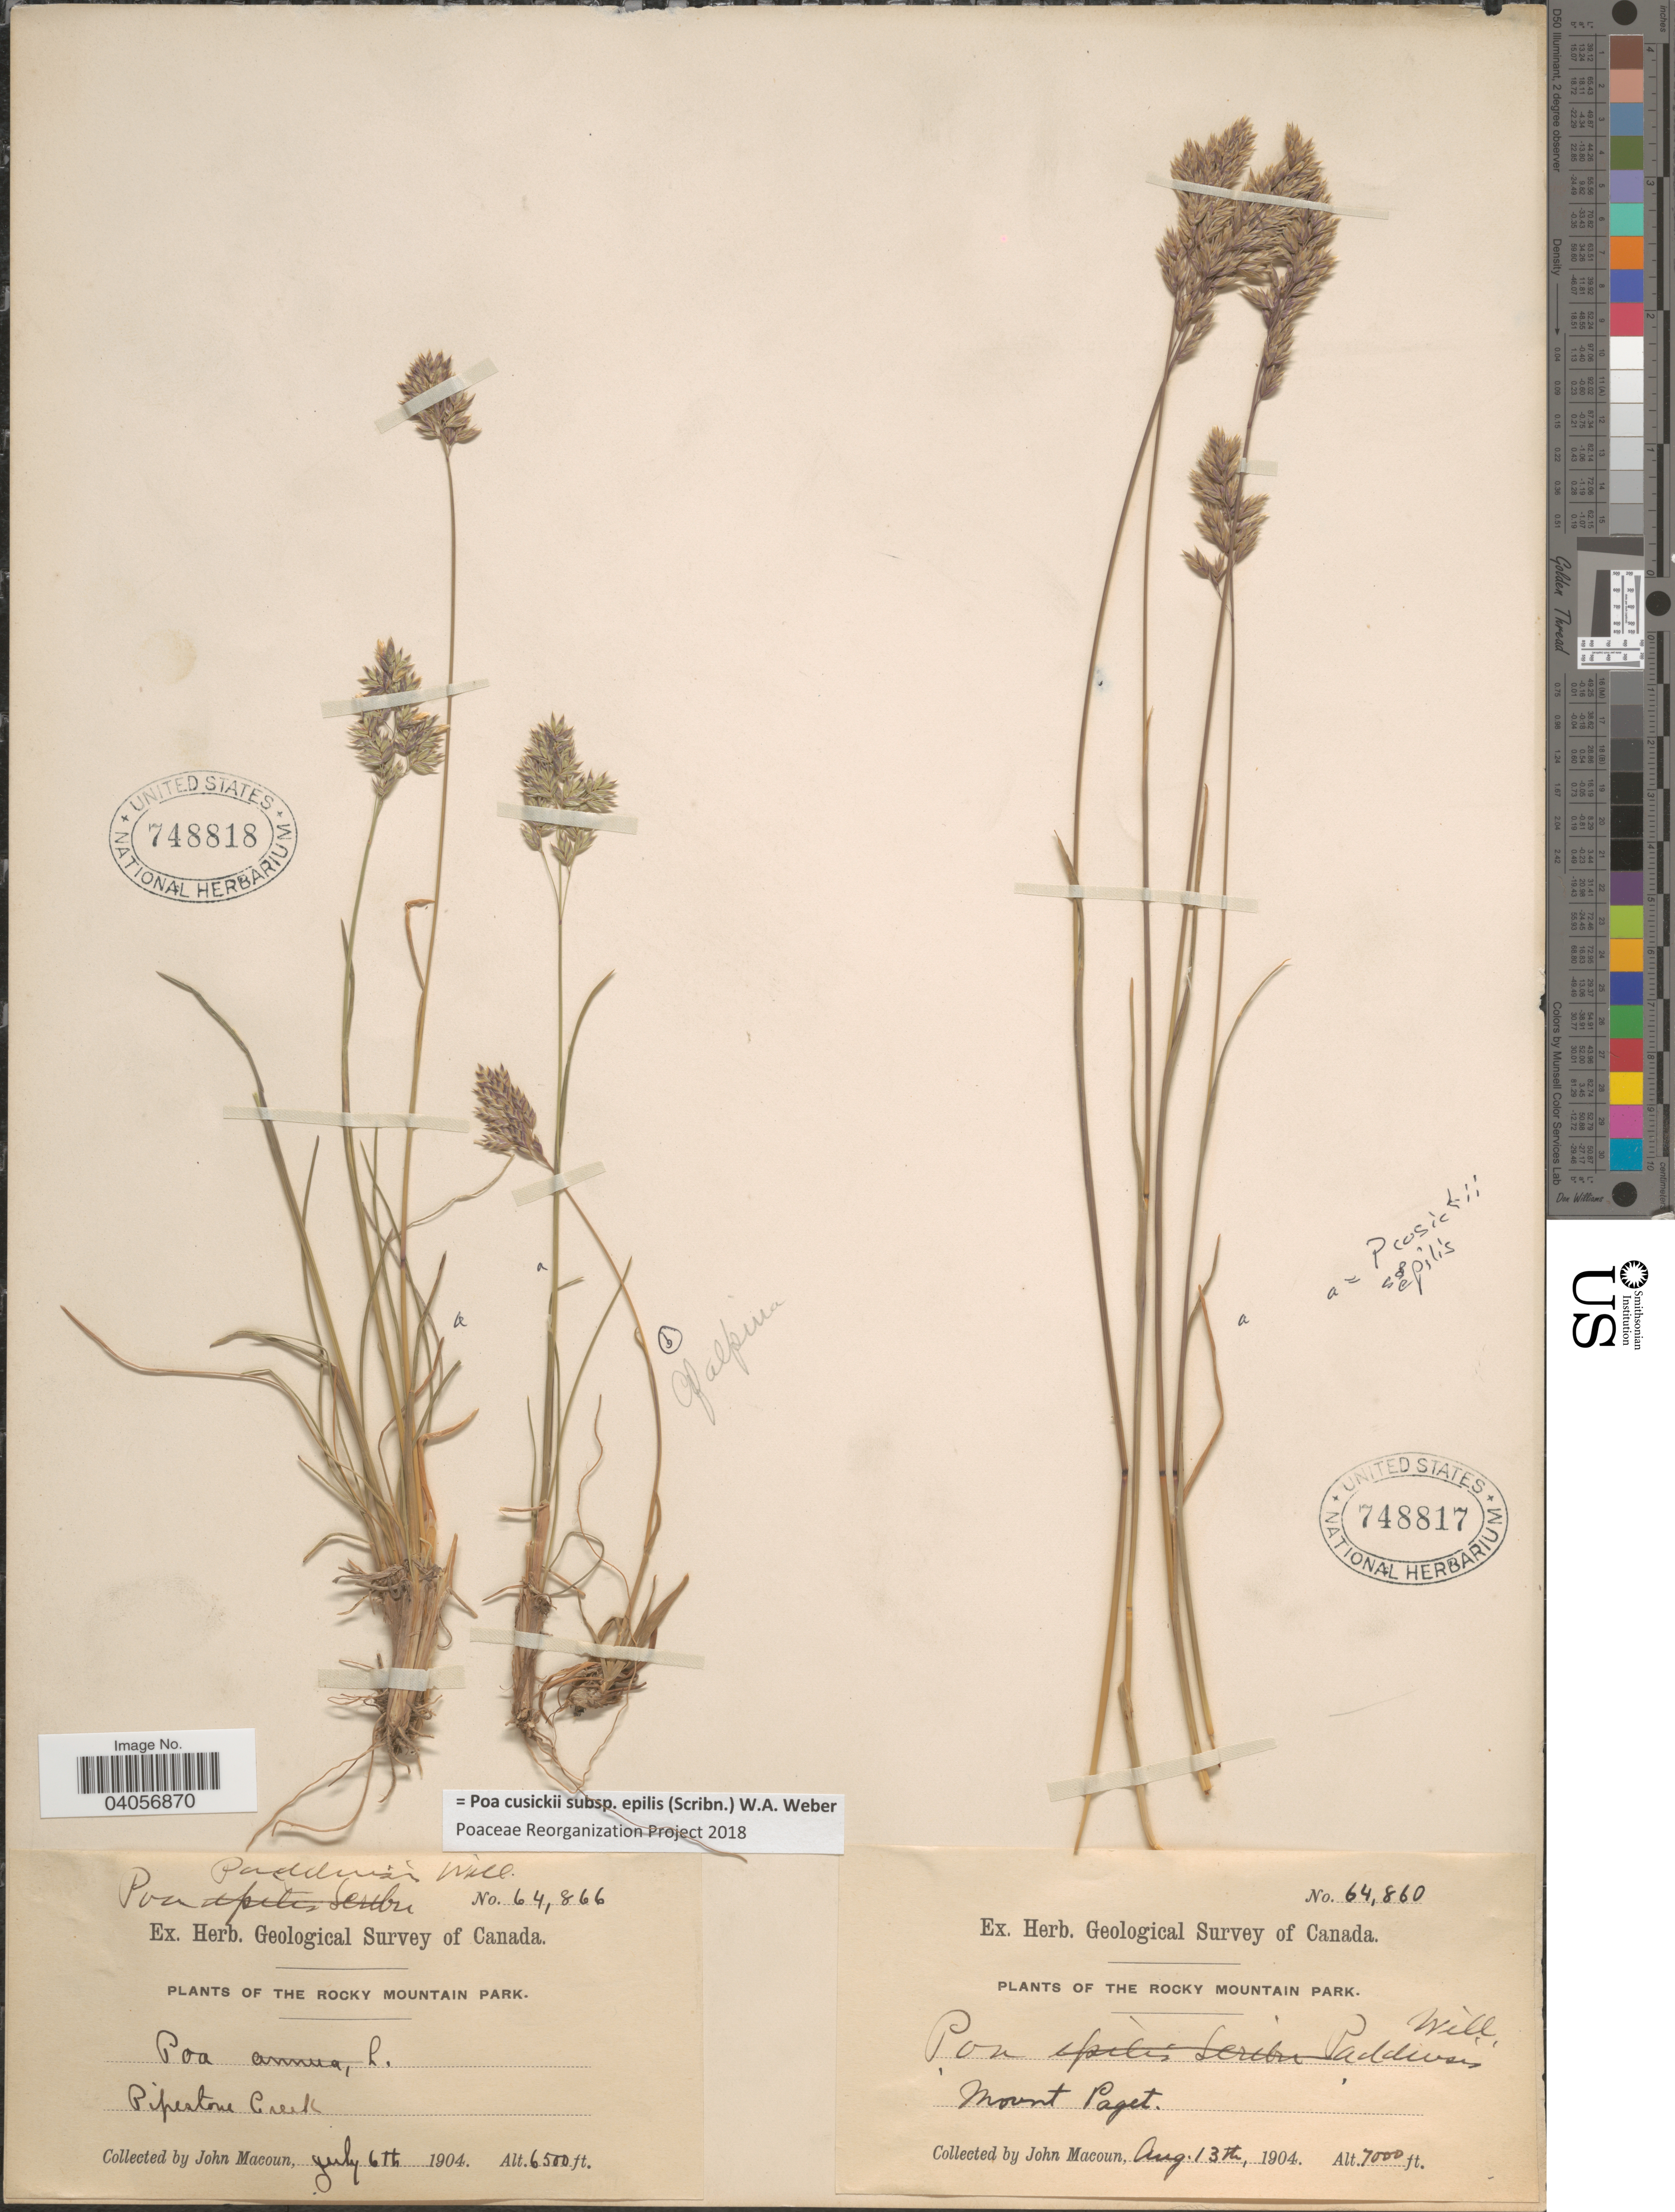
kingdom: Plantae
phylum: Tracheophyta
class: Liliopsida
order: Poales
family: Poaceae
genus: Poa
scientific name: Poa cusickii subsp. epilis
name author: (Scribn.) W.A. Weber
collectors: J. Macoun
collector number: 64866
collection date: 1904-07-06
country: Canada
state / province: Alberta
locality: The Rocky Mountain Park. Pipestone Creek.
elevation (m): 1981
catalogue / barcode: US 748818-2